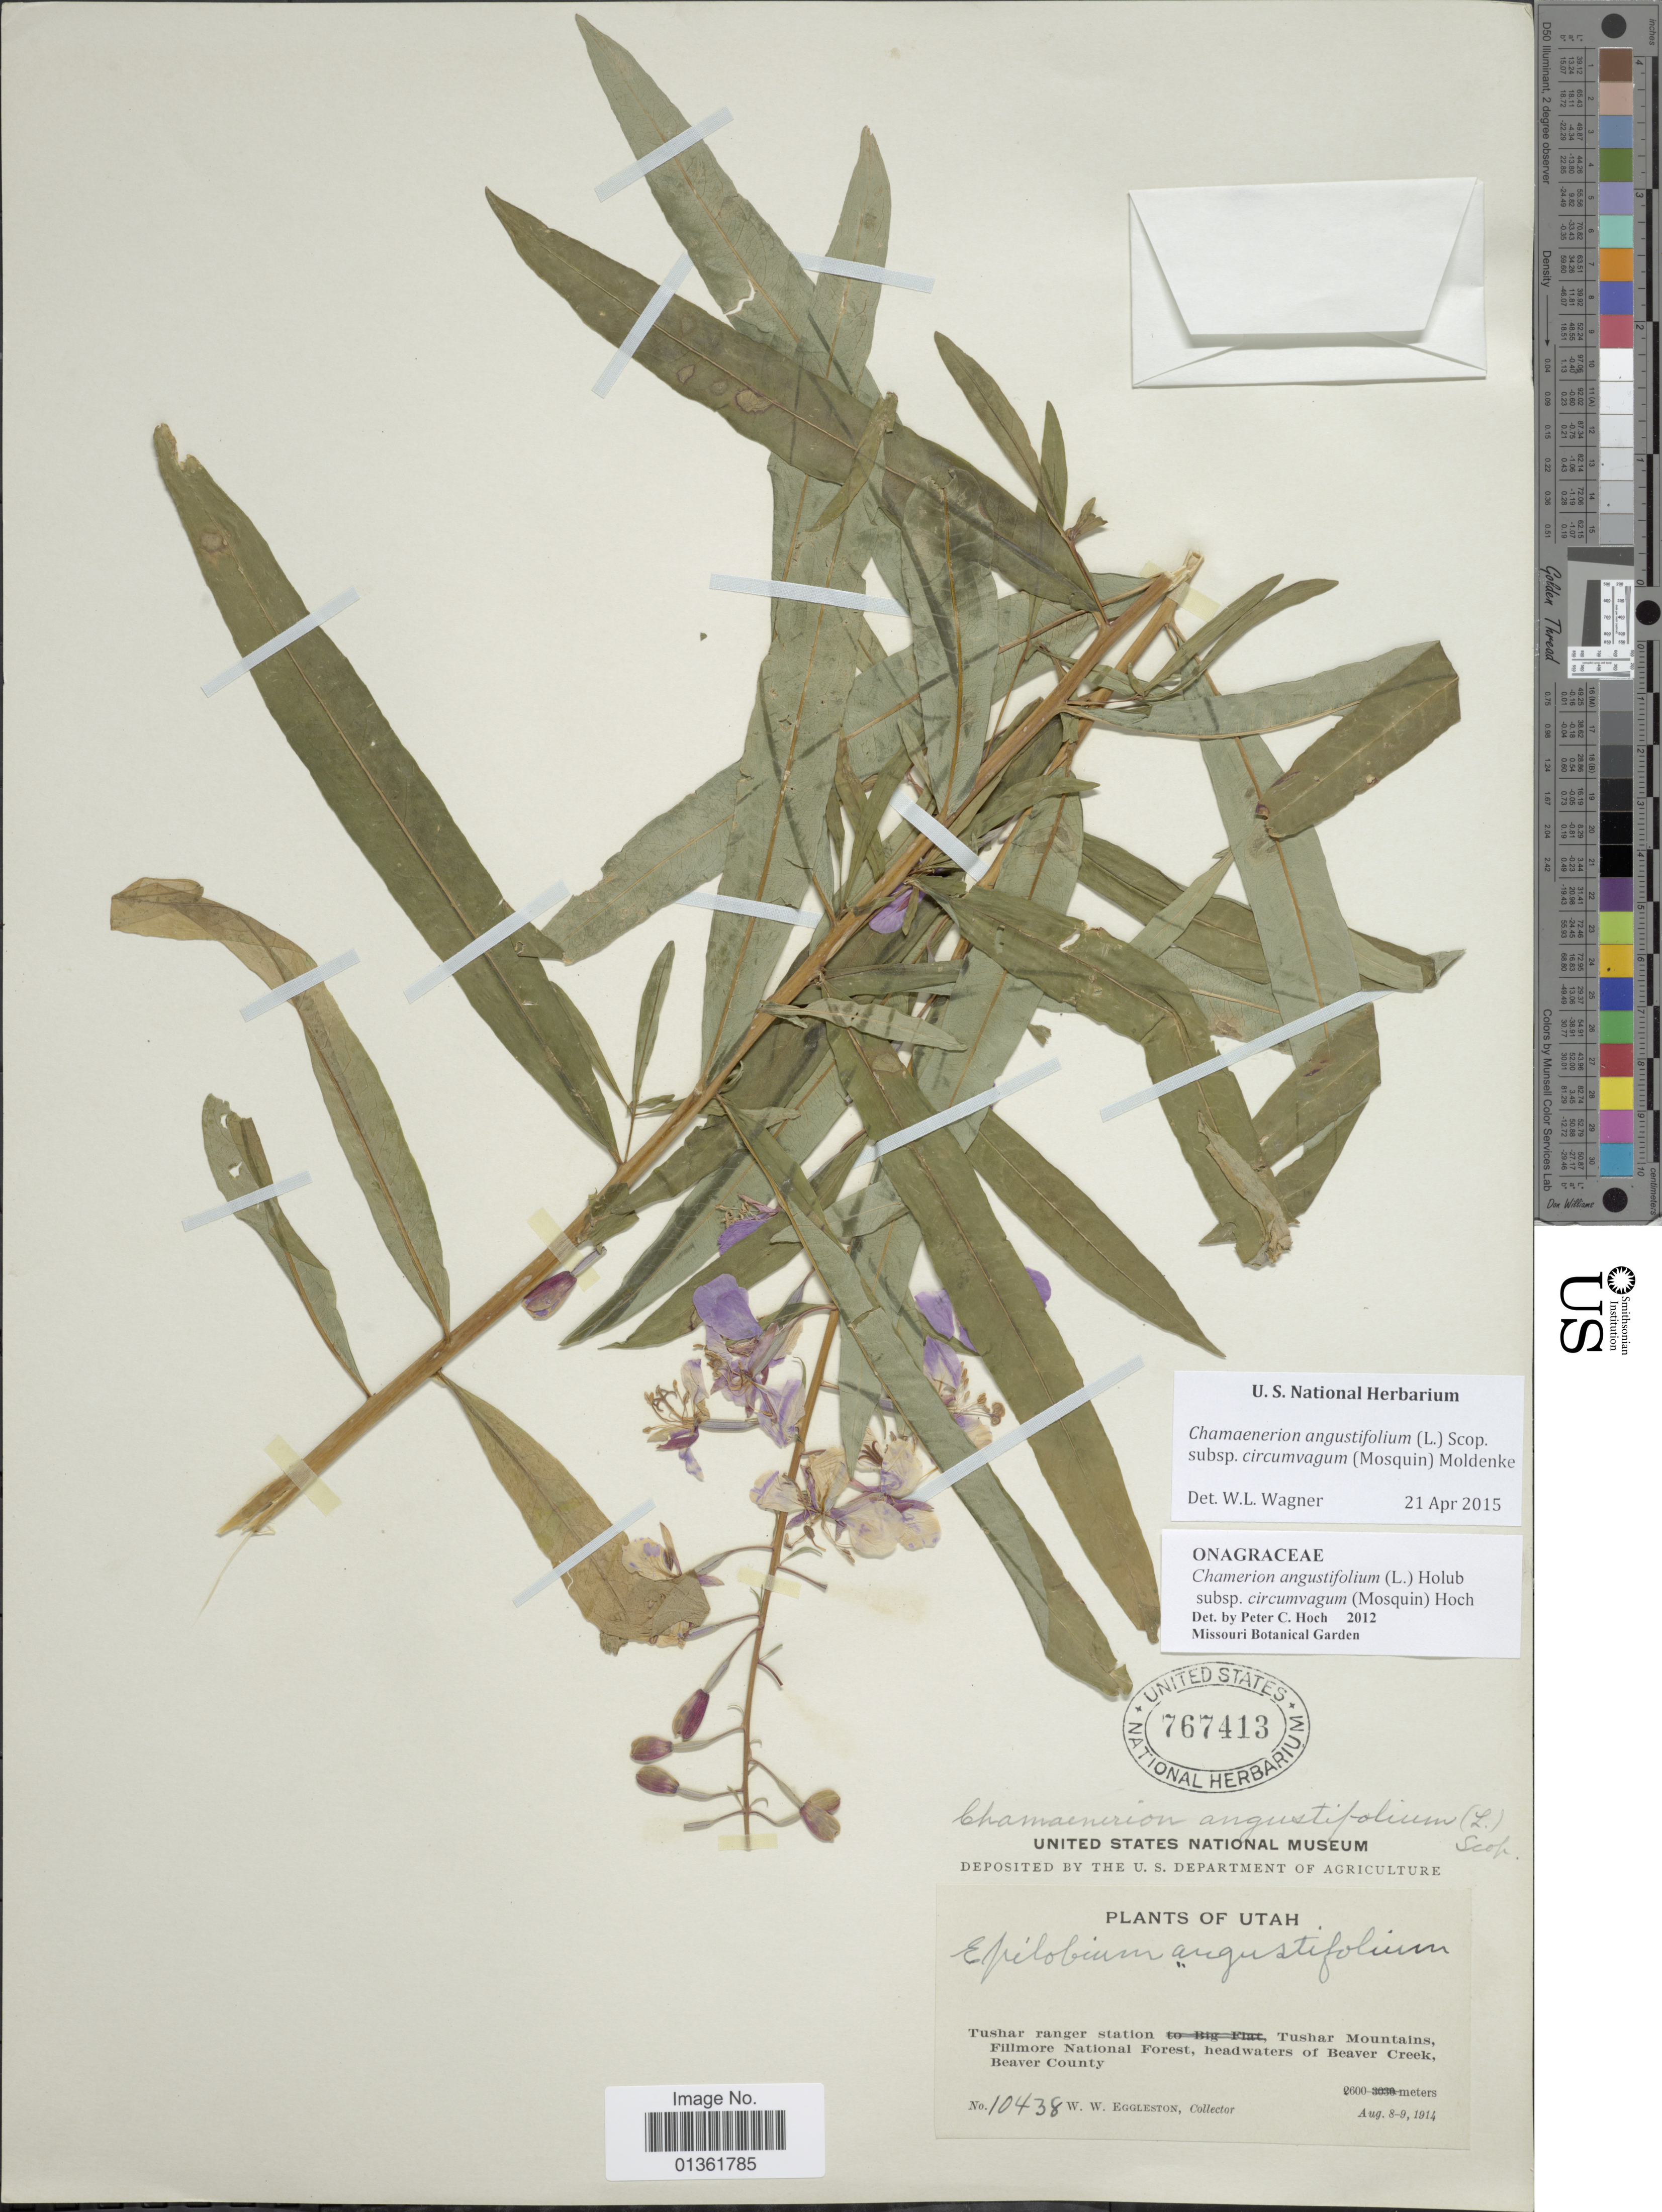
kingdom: Plantae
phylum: Tracheophyta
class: Magnoliopsida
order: Myrtales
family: Onagraceae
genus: Chamaenerion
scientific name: Chamaenerion angustifolium subsp. circumvagum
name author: (Mosquin) Moldenke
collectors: W. W. Eggleston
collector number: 10438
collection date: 1914-08-08/1914-08-09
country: United States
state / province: Utah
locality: Tushar ranger station Tushar Mountains, Fillmore National Forest, headwaters of Beaver Creek, Beaver County.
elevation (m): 2600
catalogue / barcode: US 767413